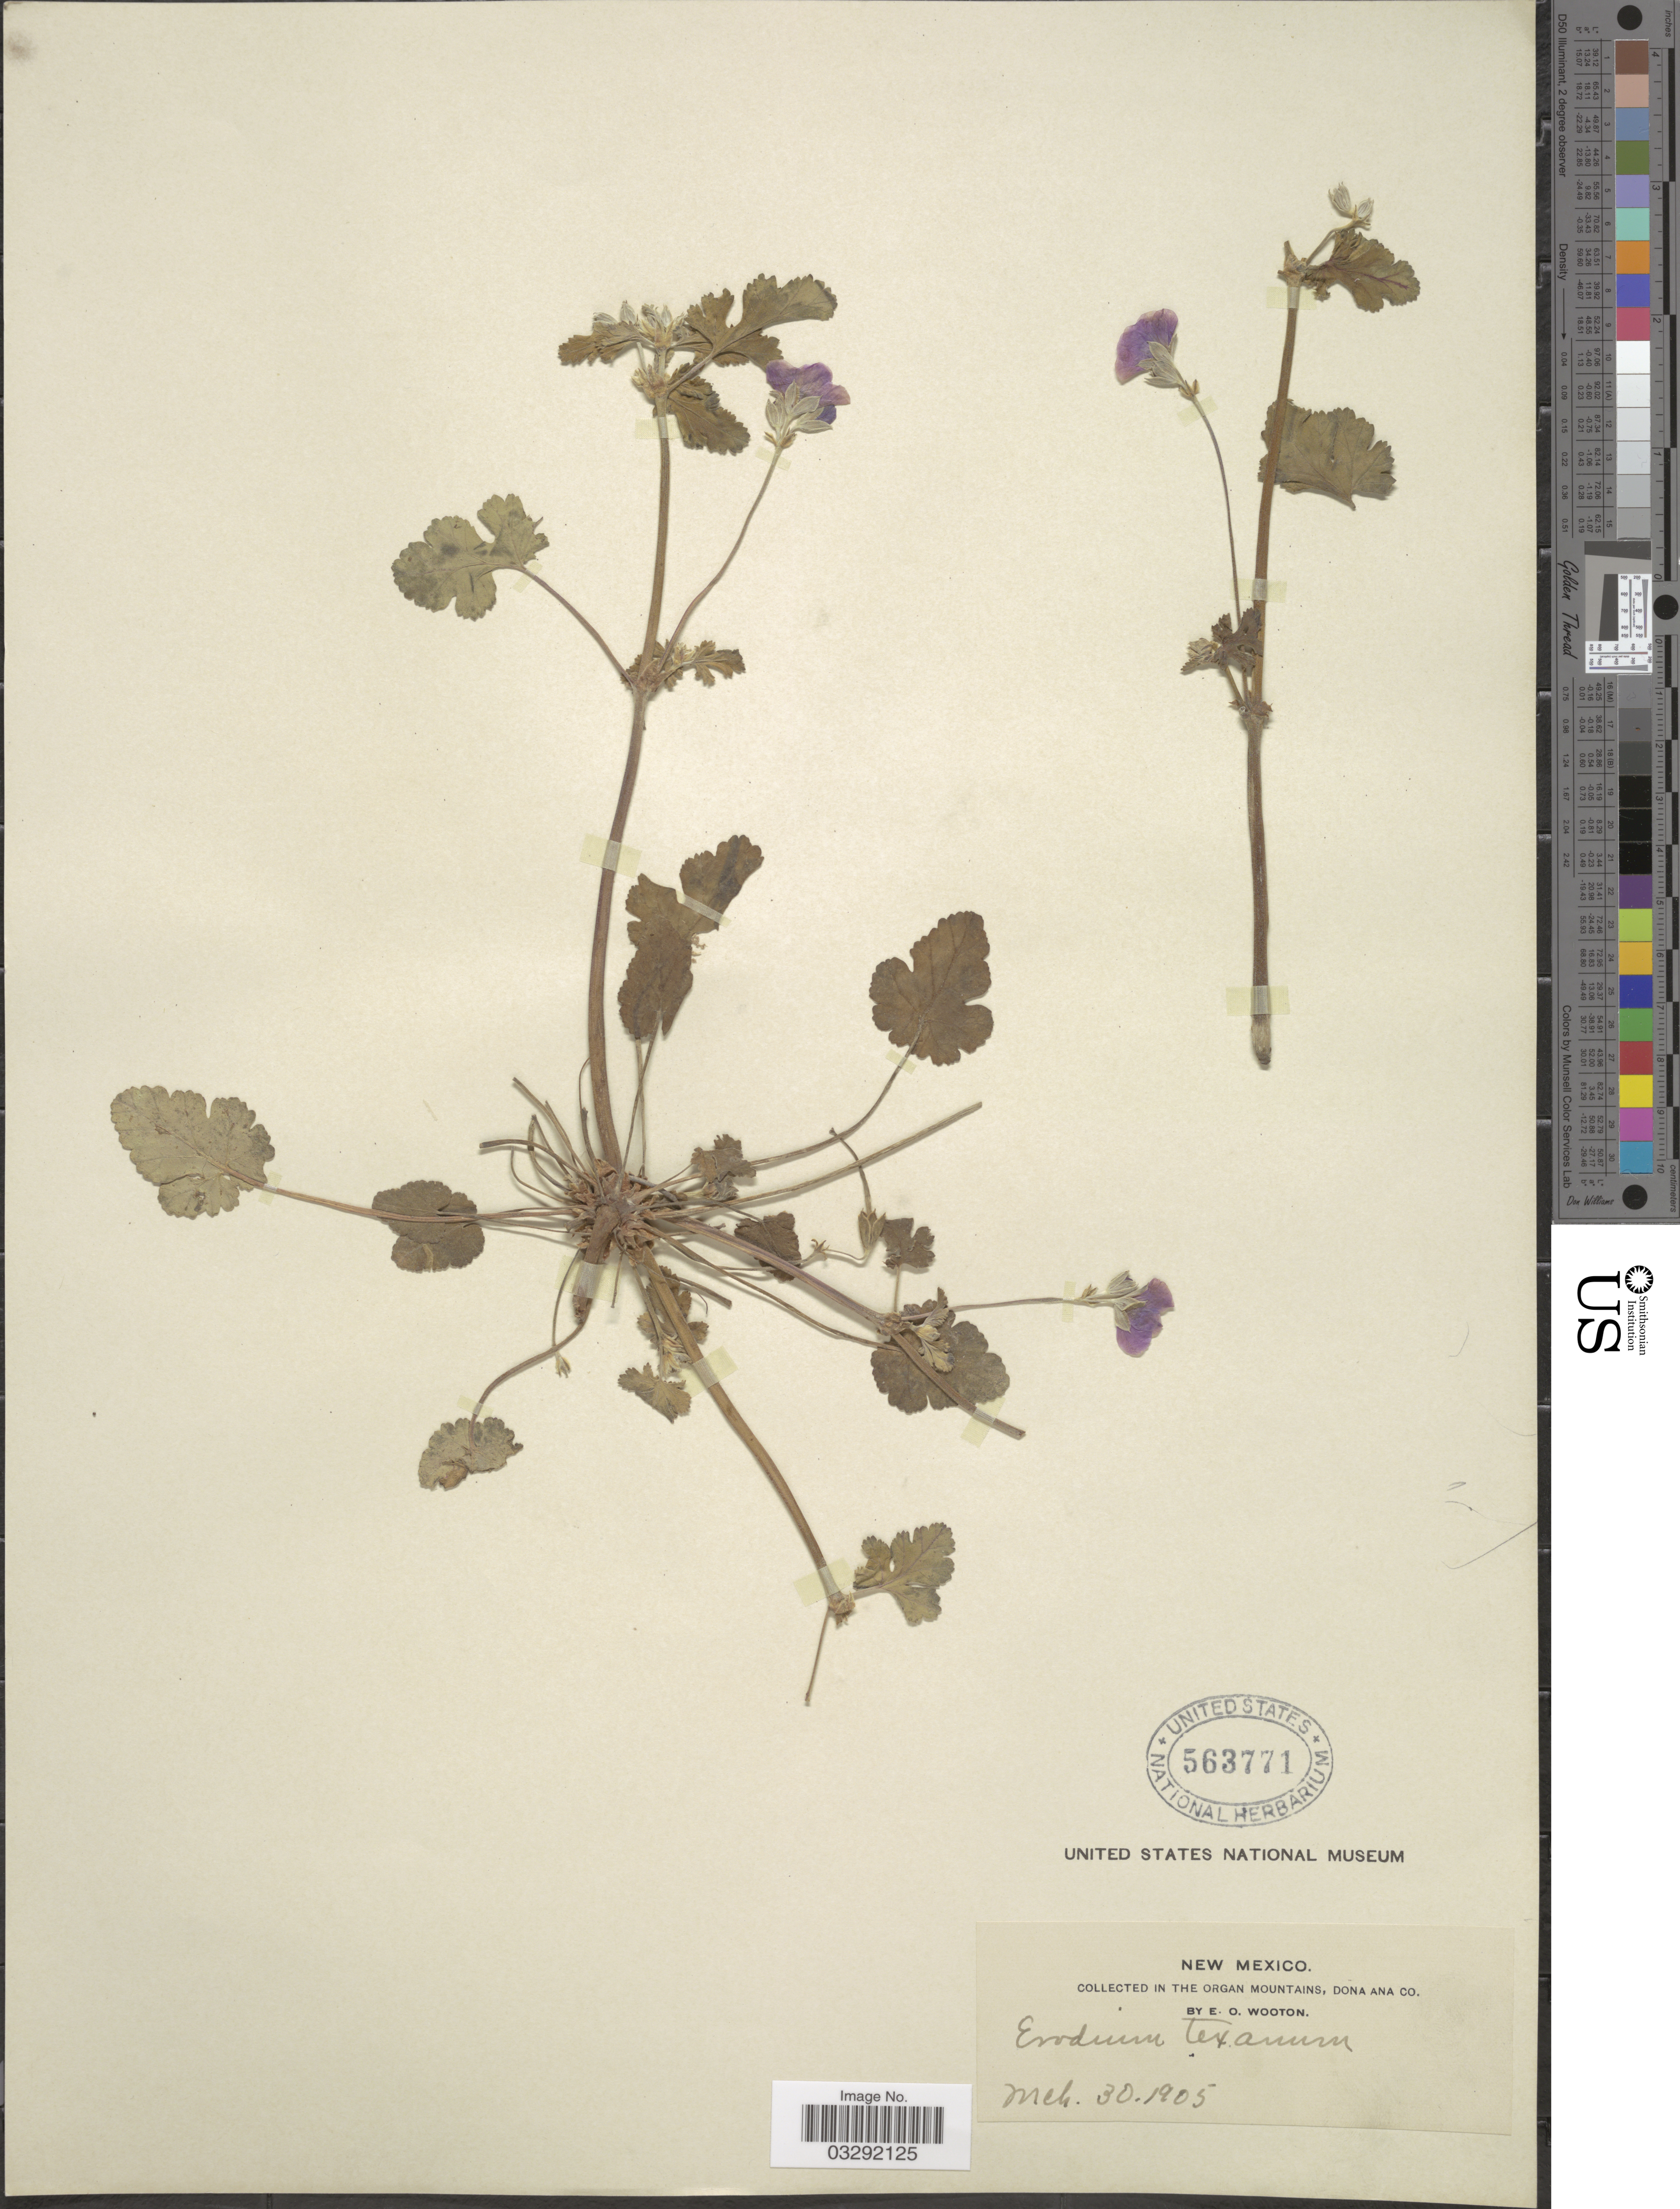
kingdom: Plantae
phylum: Tracheophyta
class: Magnoliopsida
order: Geraniales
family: Geraniaceae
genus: Erodium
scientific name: Erodium texanum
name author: A. Gray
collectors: E. O. Wooton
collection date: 1905-03-30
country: United States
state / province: New Mexico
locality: The Organ Mountains, Dona Ana Co.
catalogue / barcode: US 563771